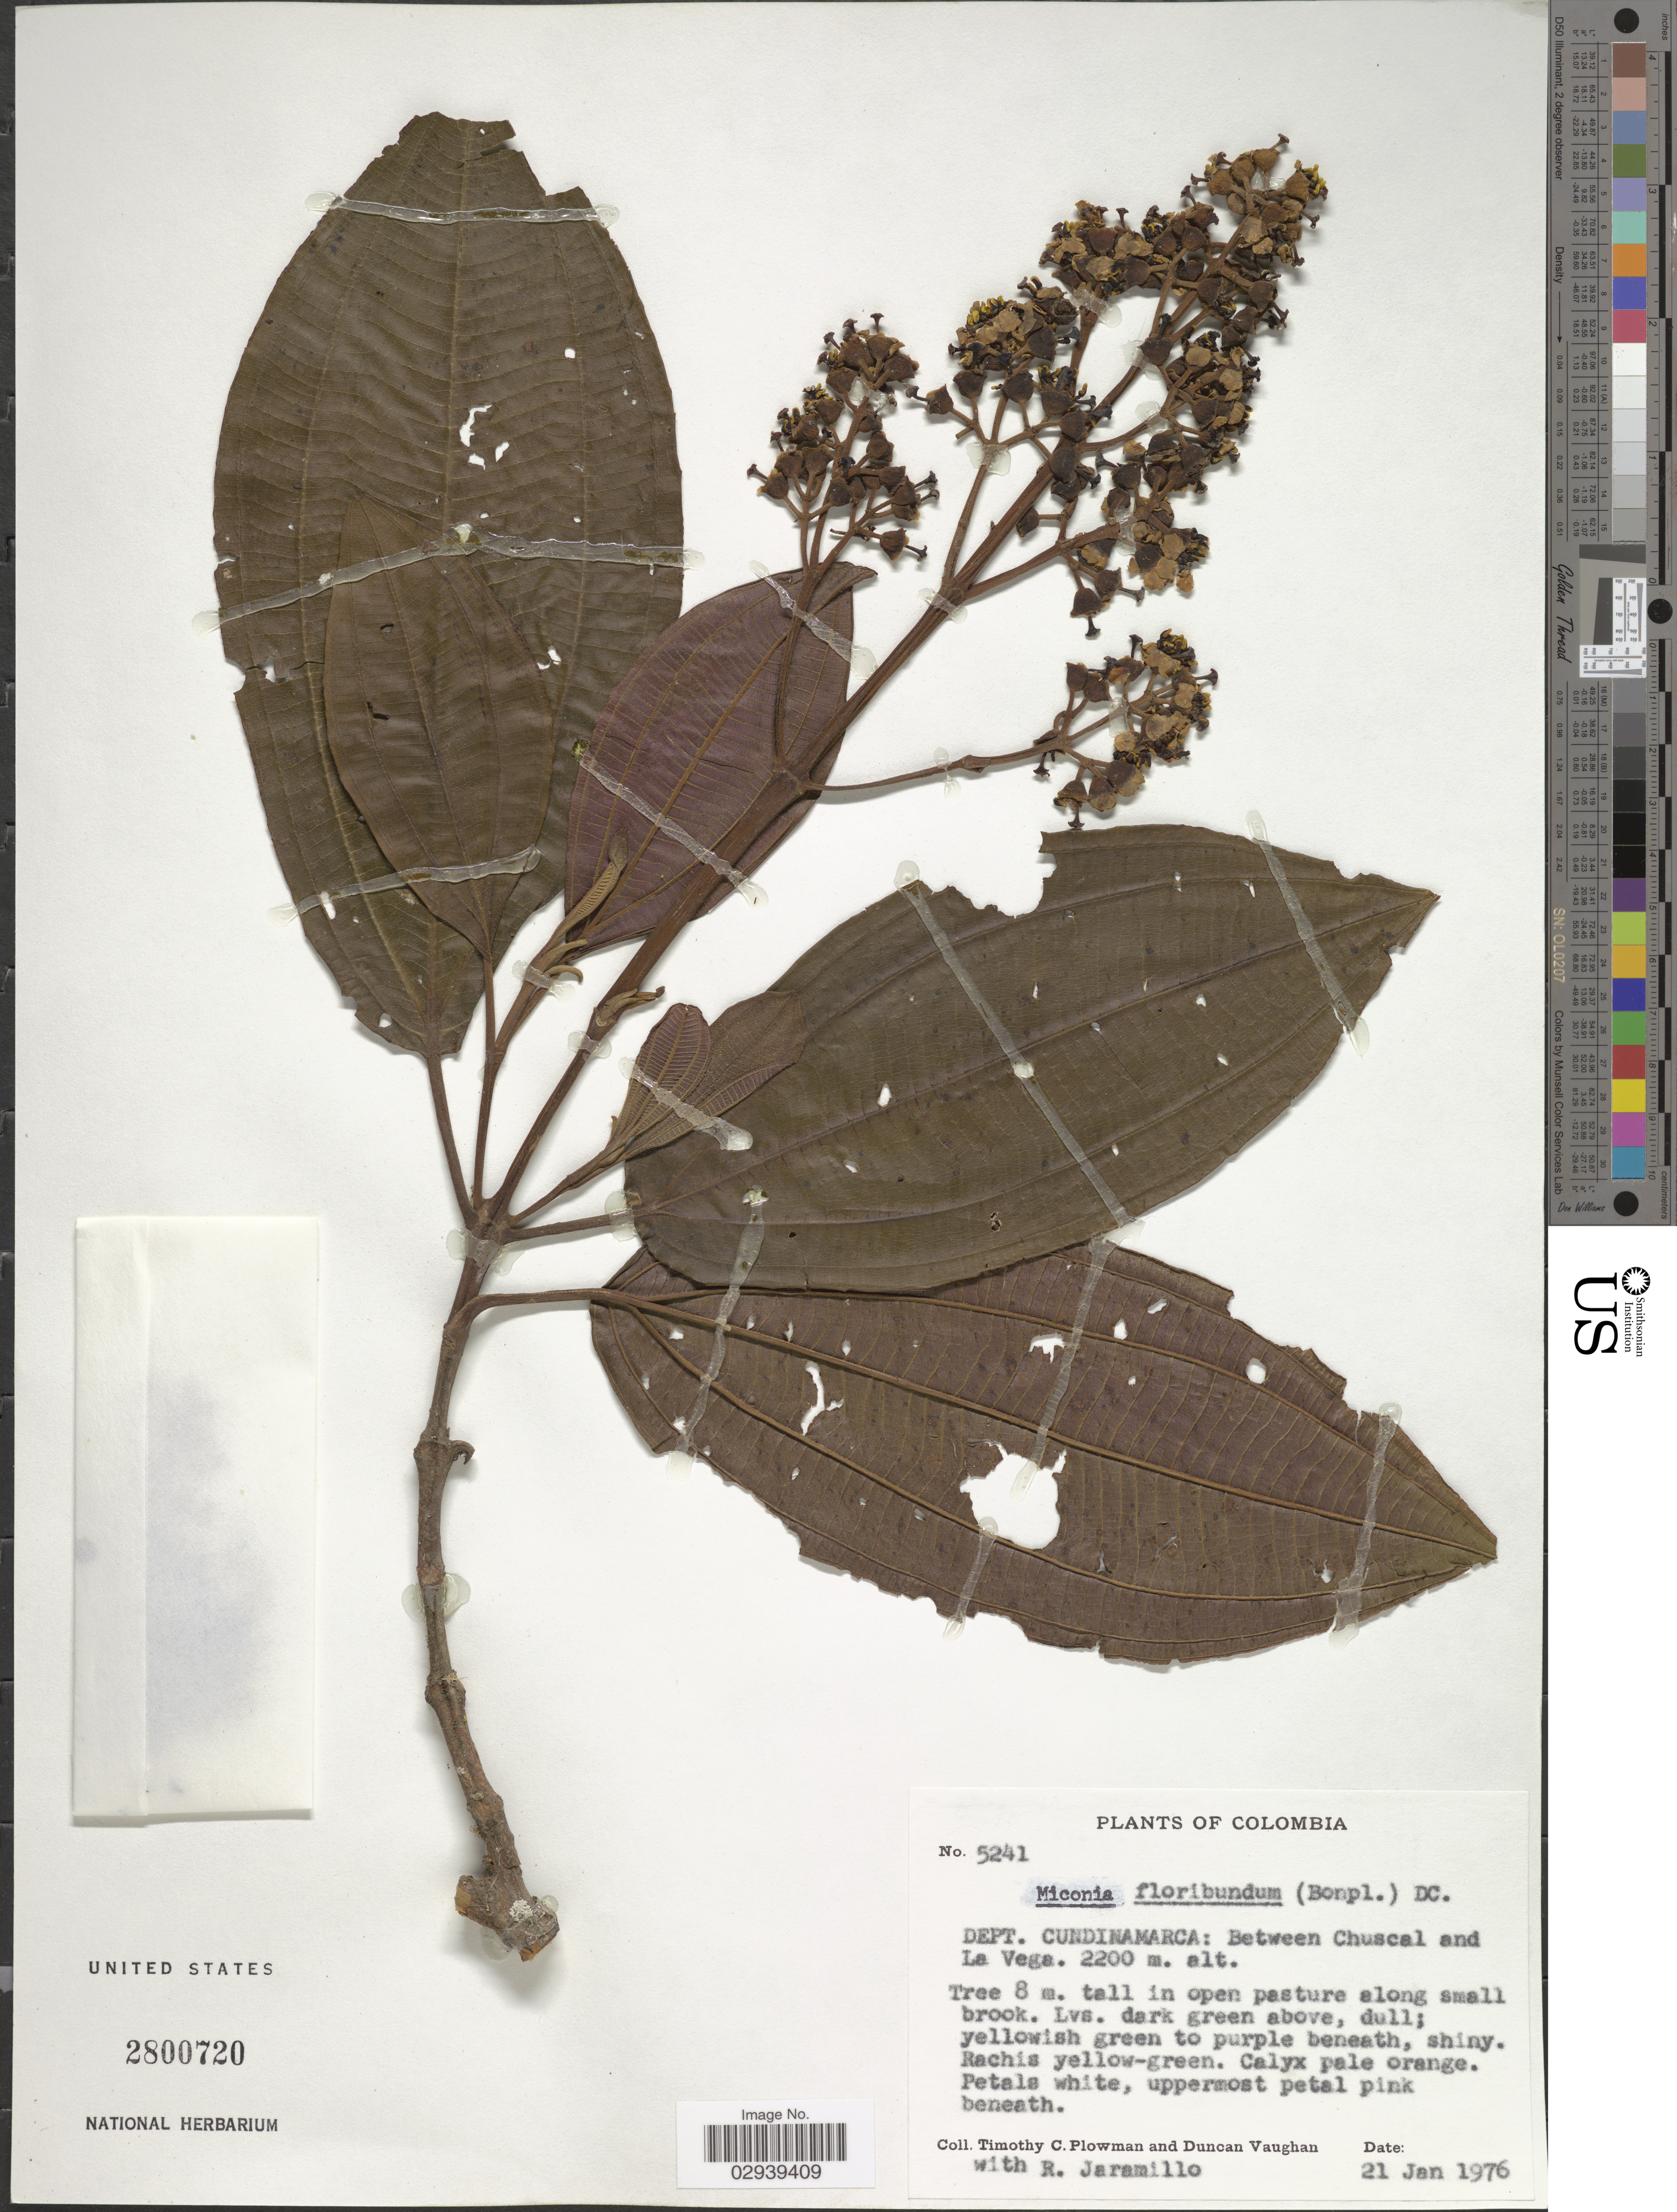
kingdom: Plantae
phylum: Tracheophyta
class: Magnoliopsida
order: Myrtales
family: Melastomataceae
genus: Miconia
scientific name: Miconia floribunda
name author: (Bonpl.) DC.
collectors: T. Plowman, D. Vaughan & R. Jaramillo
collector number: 5241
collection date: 1976-01-21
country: Colombia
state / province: Cundinamarca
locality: Dept. Cundinamarca: Between Chuscal and La Vega.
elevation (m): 2200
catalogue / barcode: US 2800720